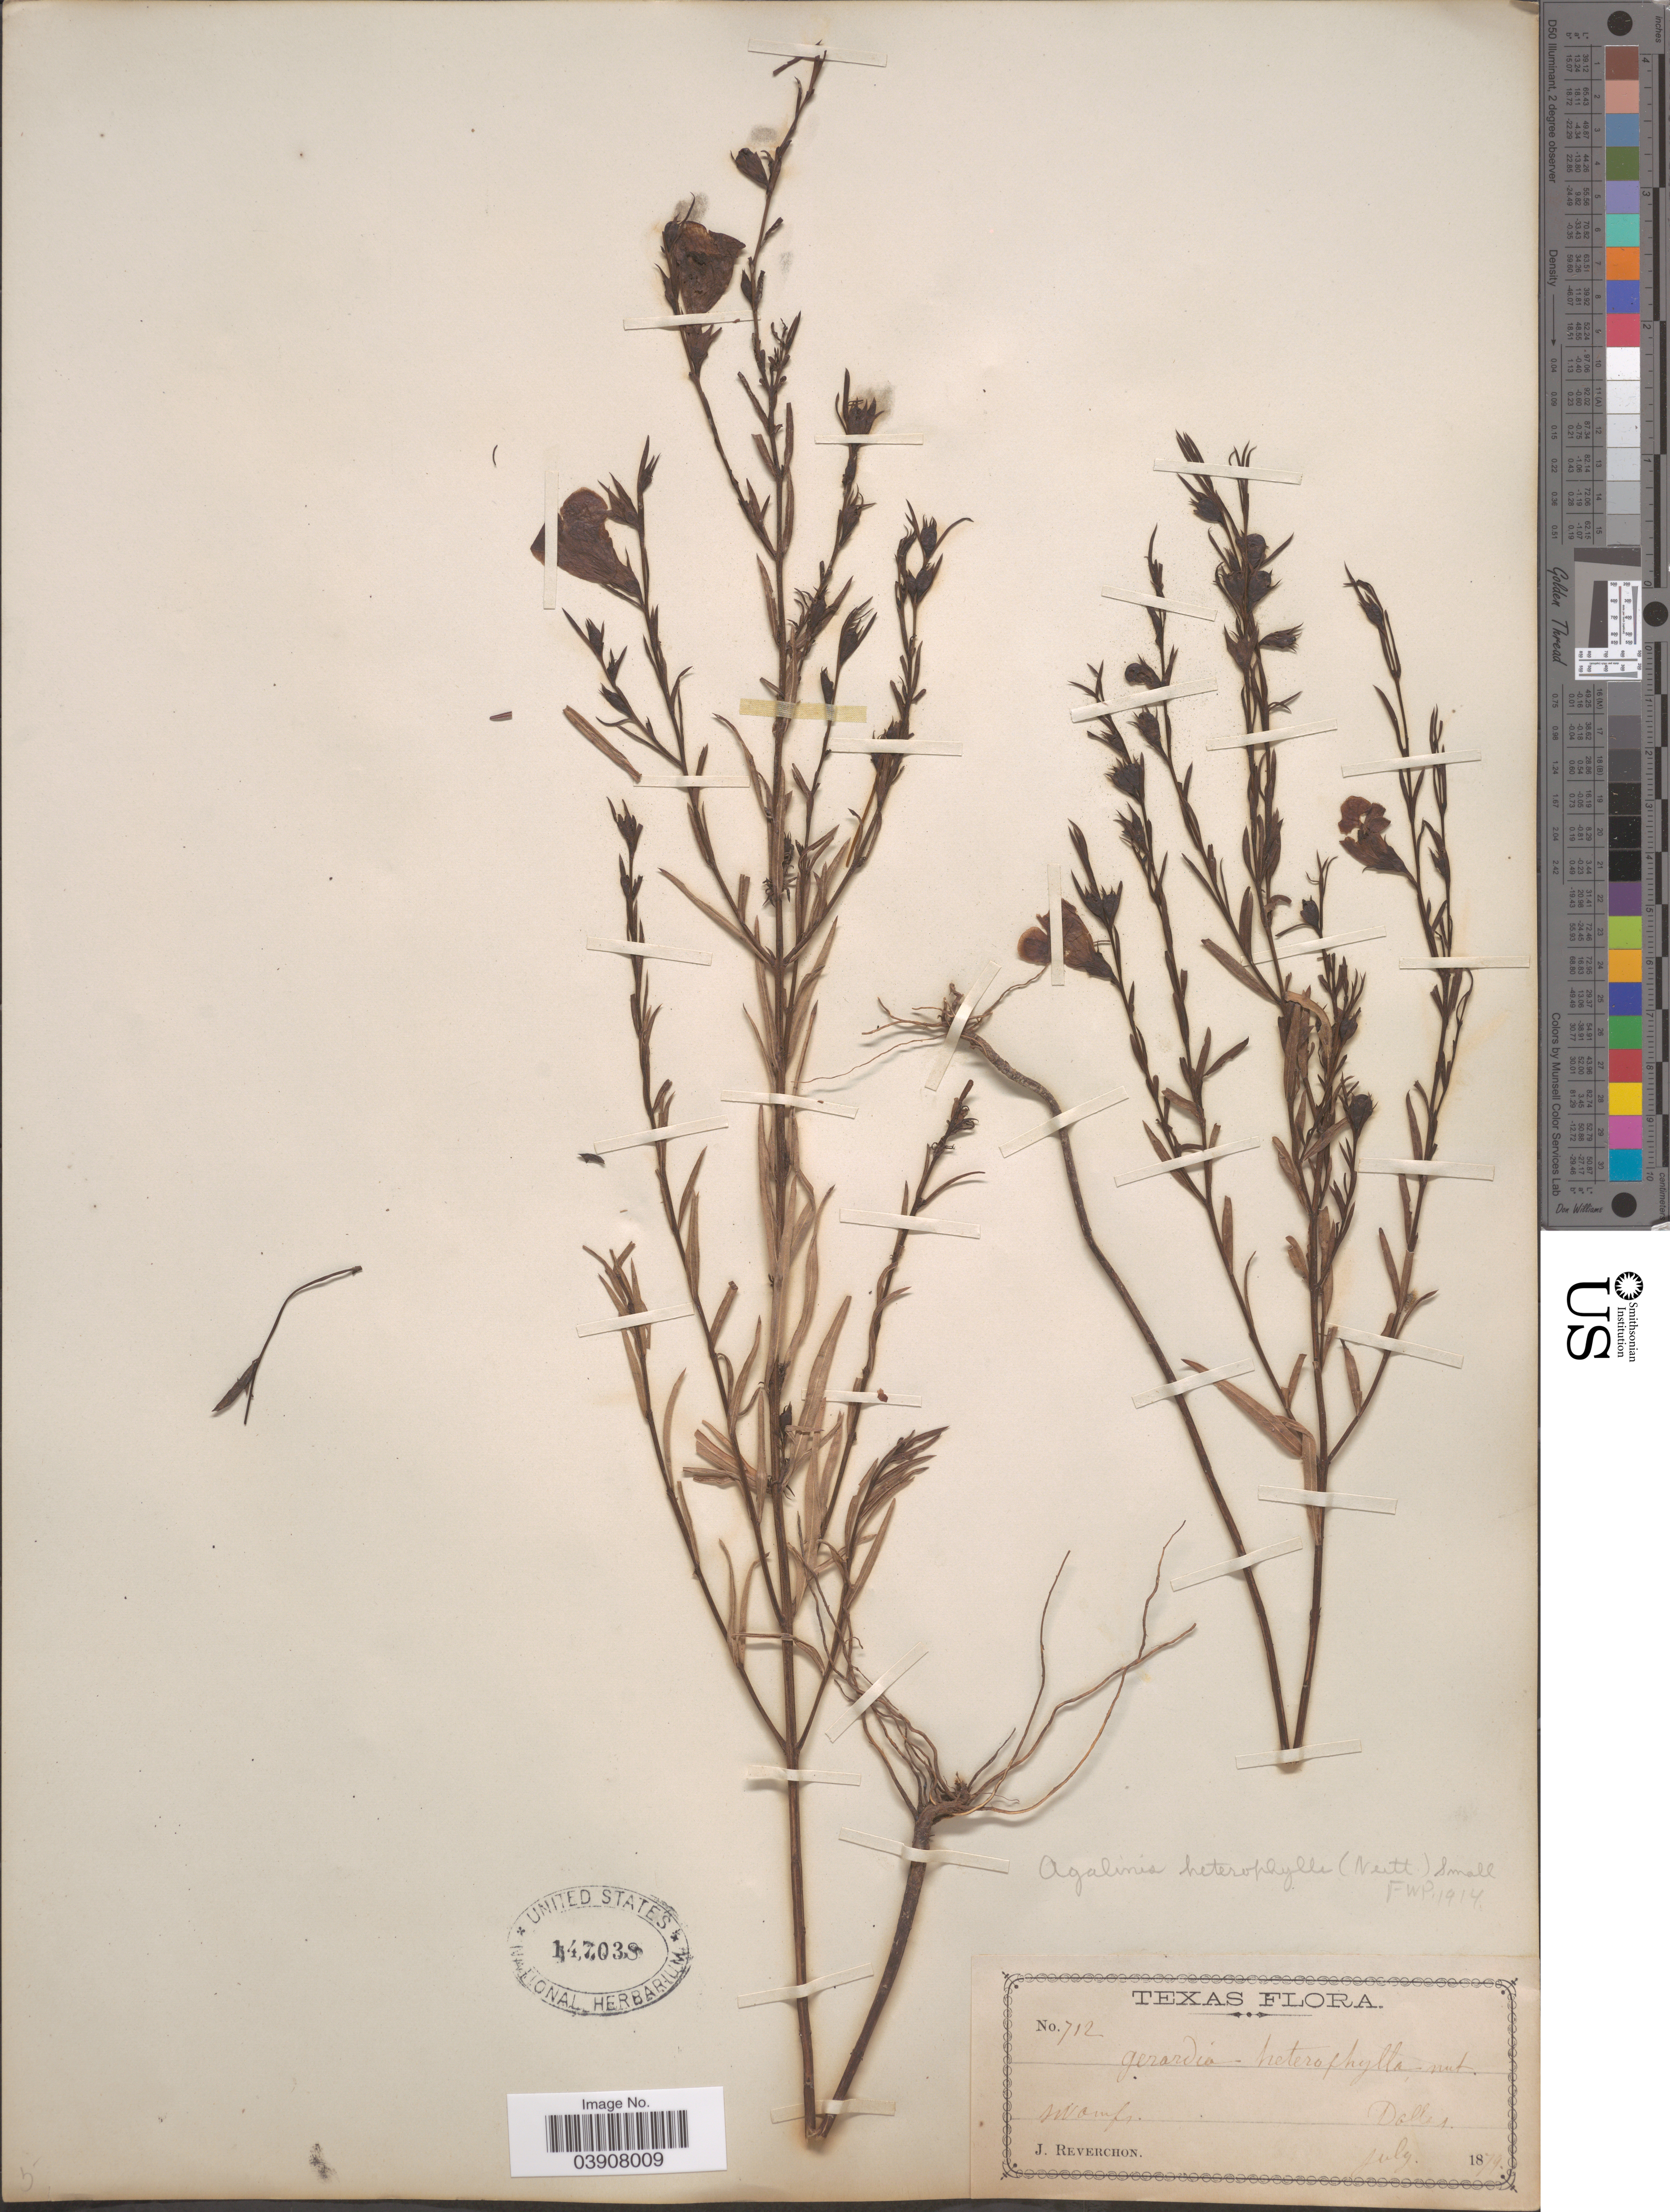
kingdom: Plantae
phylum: Tracheophyta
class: Magnoliopsida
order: Lamiales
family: Orobanchaceae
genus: Agalinis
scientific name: Agalinis heterophylla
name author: (Nutt.) Small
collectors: J. Reverchon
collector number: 712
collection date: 1879-07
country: United States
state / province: Texas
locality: Dallas.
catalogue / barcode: US 147038